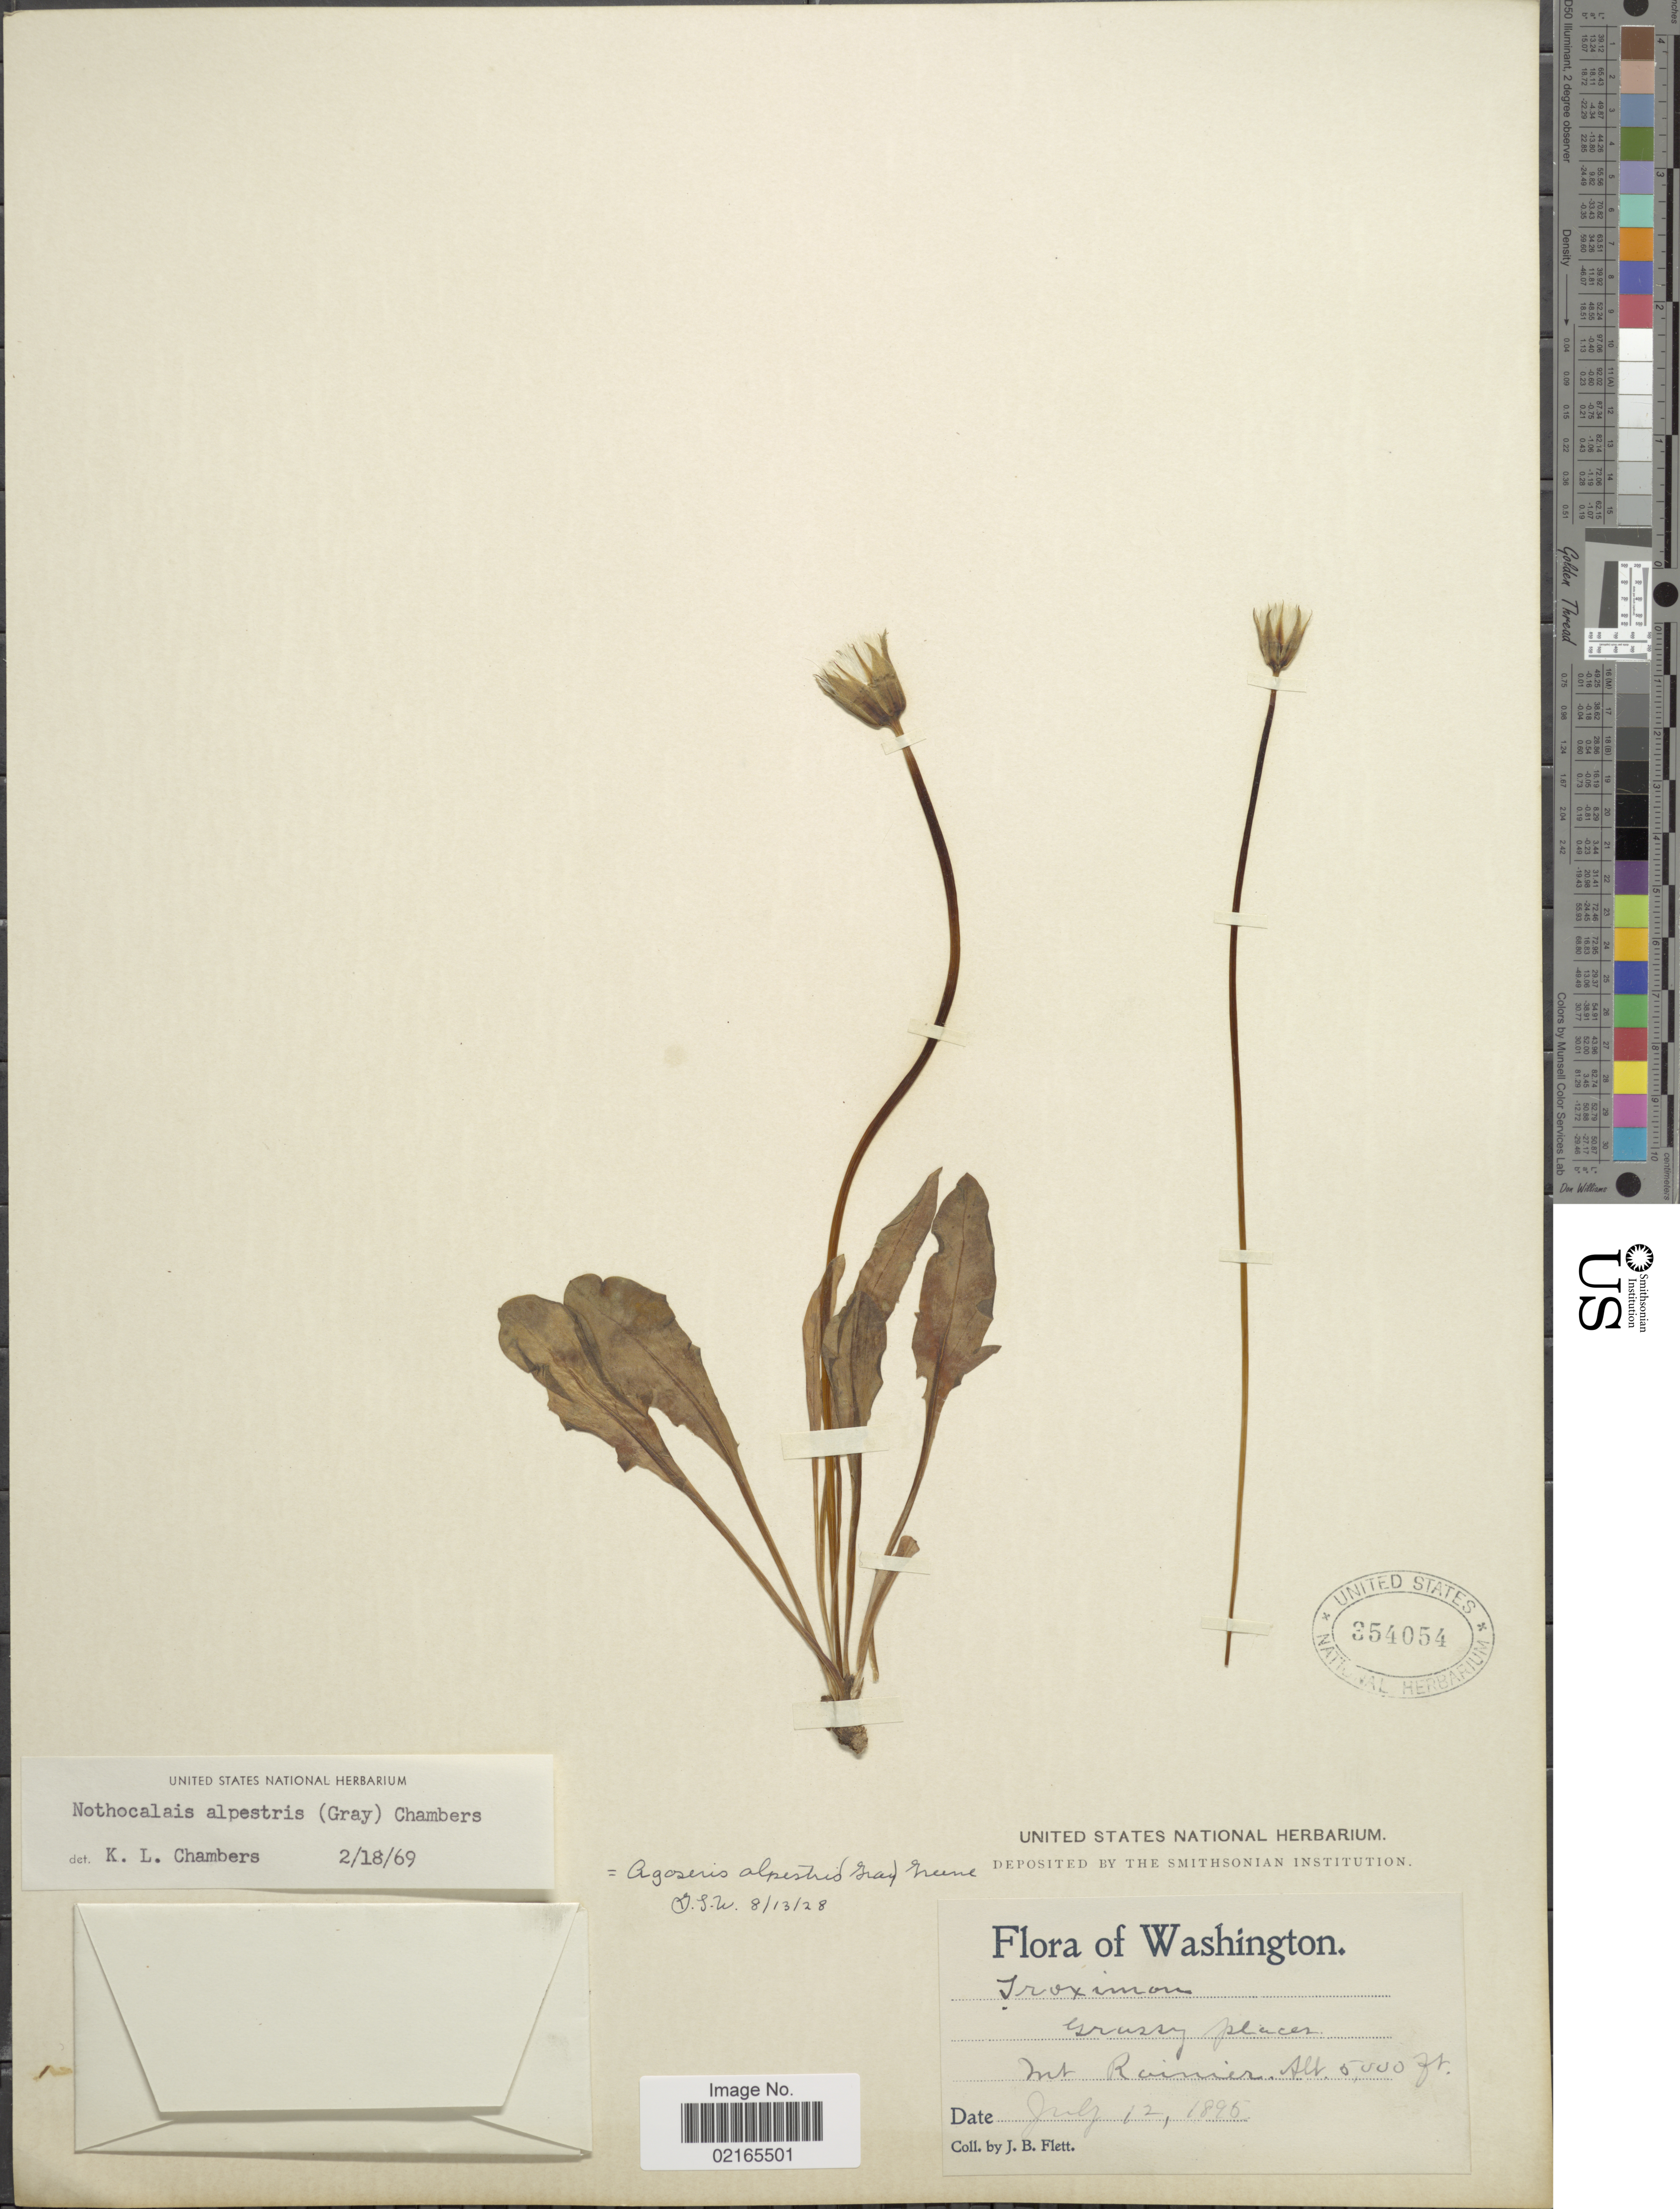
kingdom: Plantae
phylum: Tracheophyta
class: Magnoliopsida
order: Asterales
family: Asteraceae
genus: Nothocalais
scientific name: Nothocalais alpestris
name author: (A. Gray) K.L. Chambers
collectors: J. Flett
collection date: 1895-07-12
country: United States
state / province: Washington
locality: Grassy places, Mt. Rainier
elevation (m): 1524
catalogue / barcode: US 354054